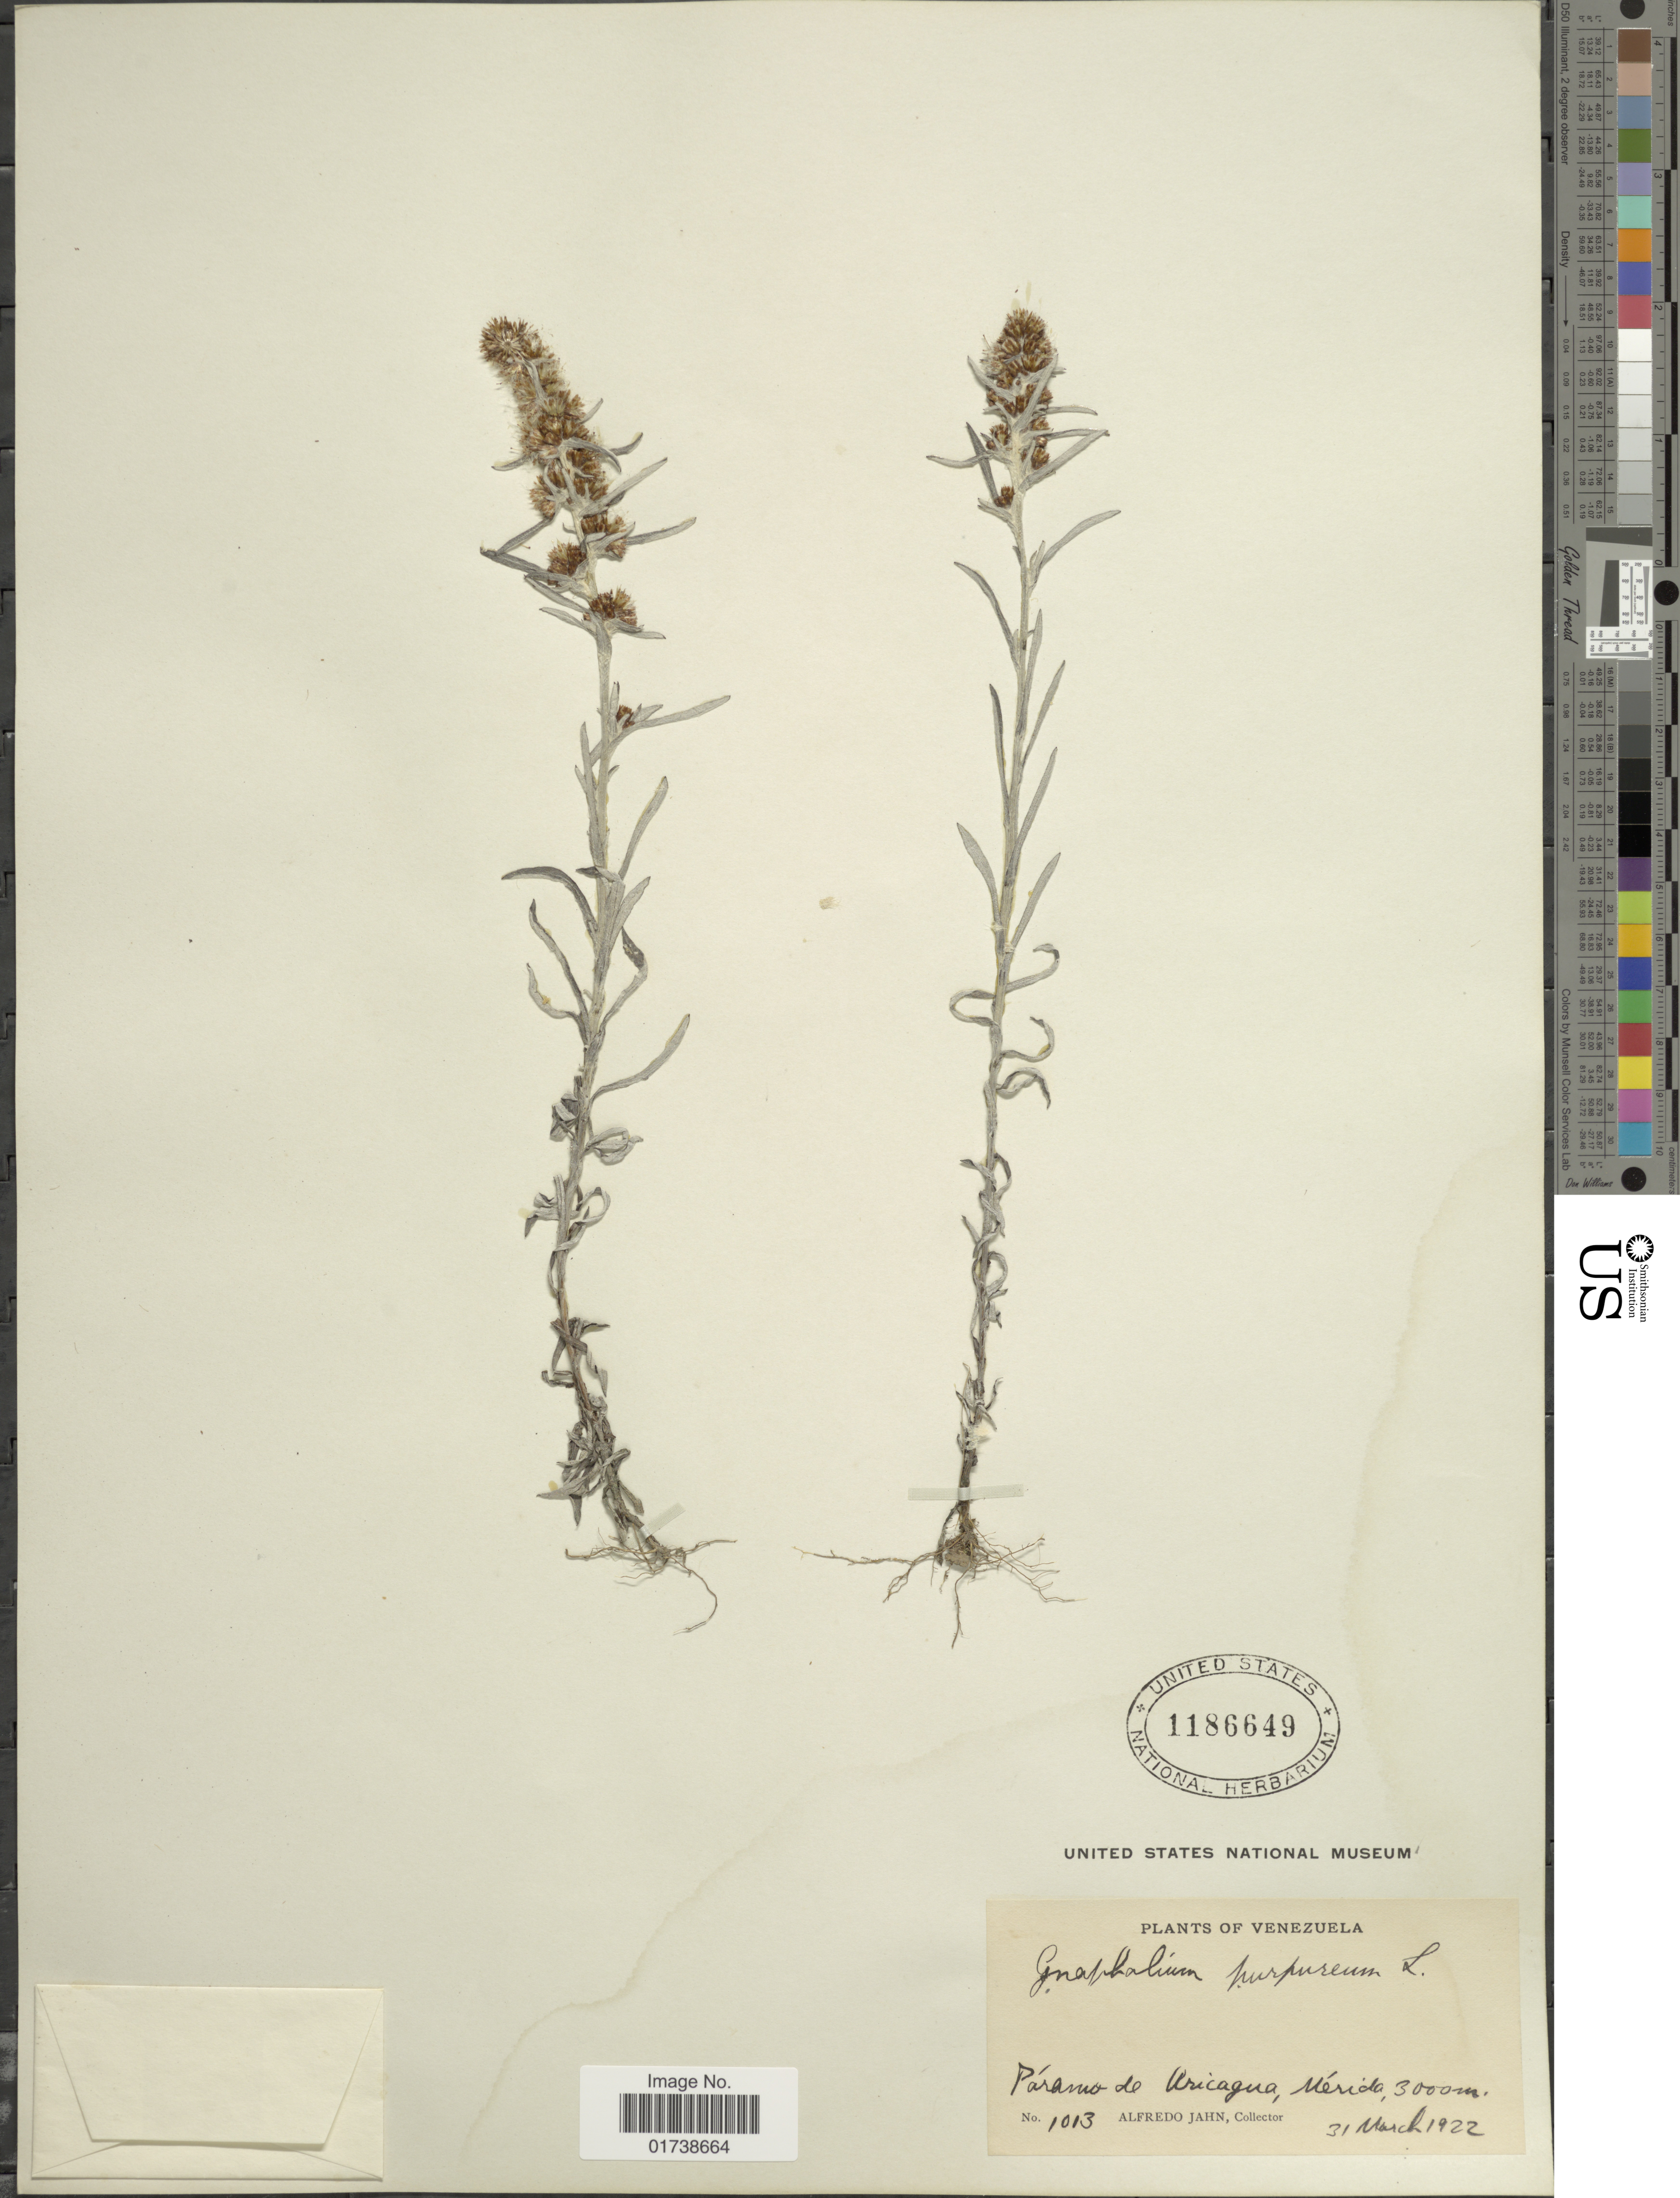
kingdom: Plantae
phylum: Tracheophyta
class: Magnoliopsida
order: Asterales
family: Asteraceae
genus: Gamochaeta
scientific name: Gamochaeta purpurea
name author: (L.) Cabrera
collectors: A. Jahn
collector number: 1013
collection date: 1922-03-31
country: Venezuela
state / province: Mérida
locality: Páramo de Aricagua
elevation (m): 3000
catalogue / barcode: US 1186649